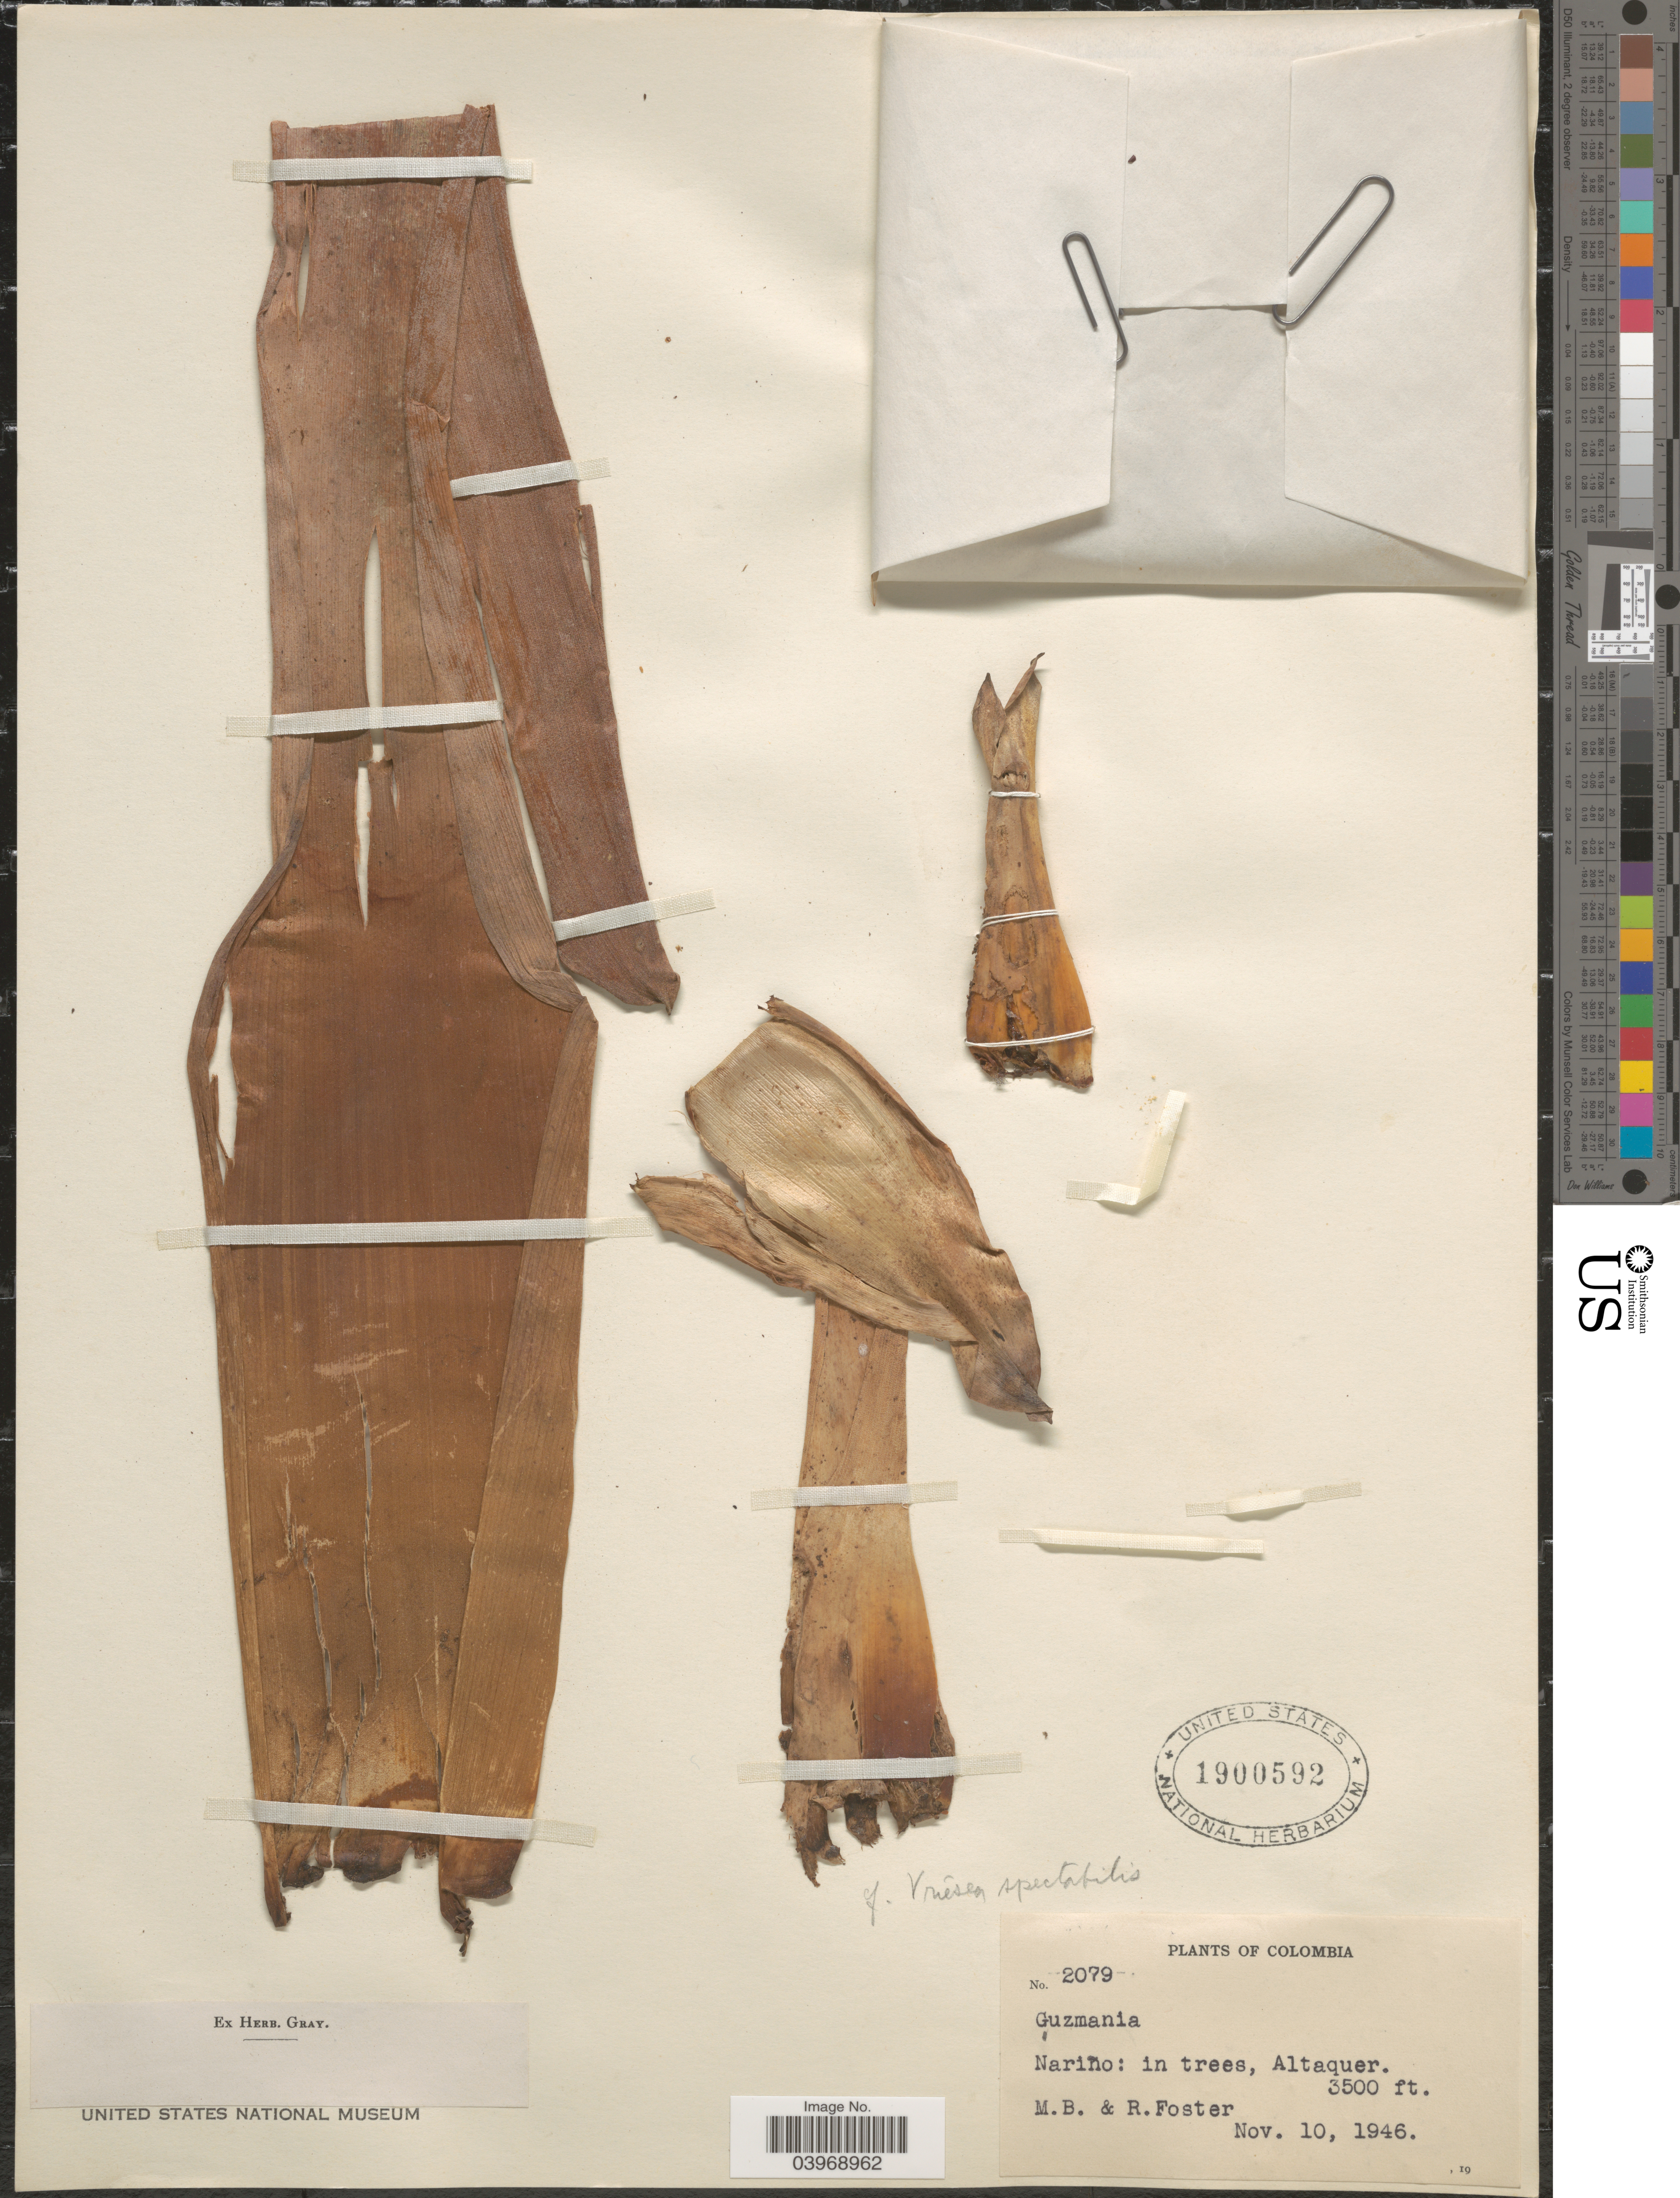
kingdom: Plantae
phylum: Tracheophyta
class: Liliopsida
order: Poales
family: Bromeliaceae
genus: Guzmania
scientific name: Guzmania sp.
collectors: M. B. Foster & R. Foster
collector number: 2079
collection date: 1946-11-10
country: Colombia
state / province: Nariño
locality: In trees, Altaquer.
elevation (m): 1067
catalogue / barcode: US 1900592